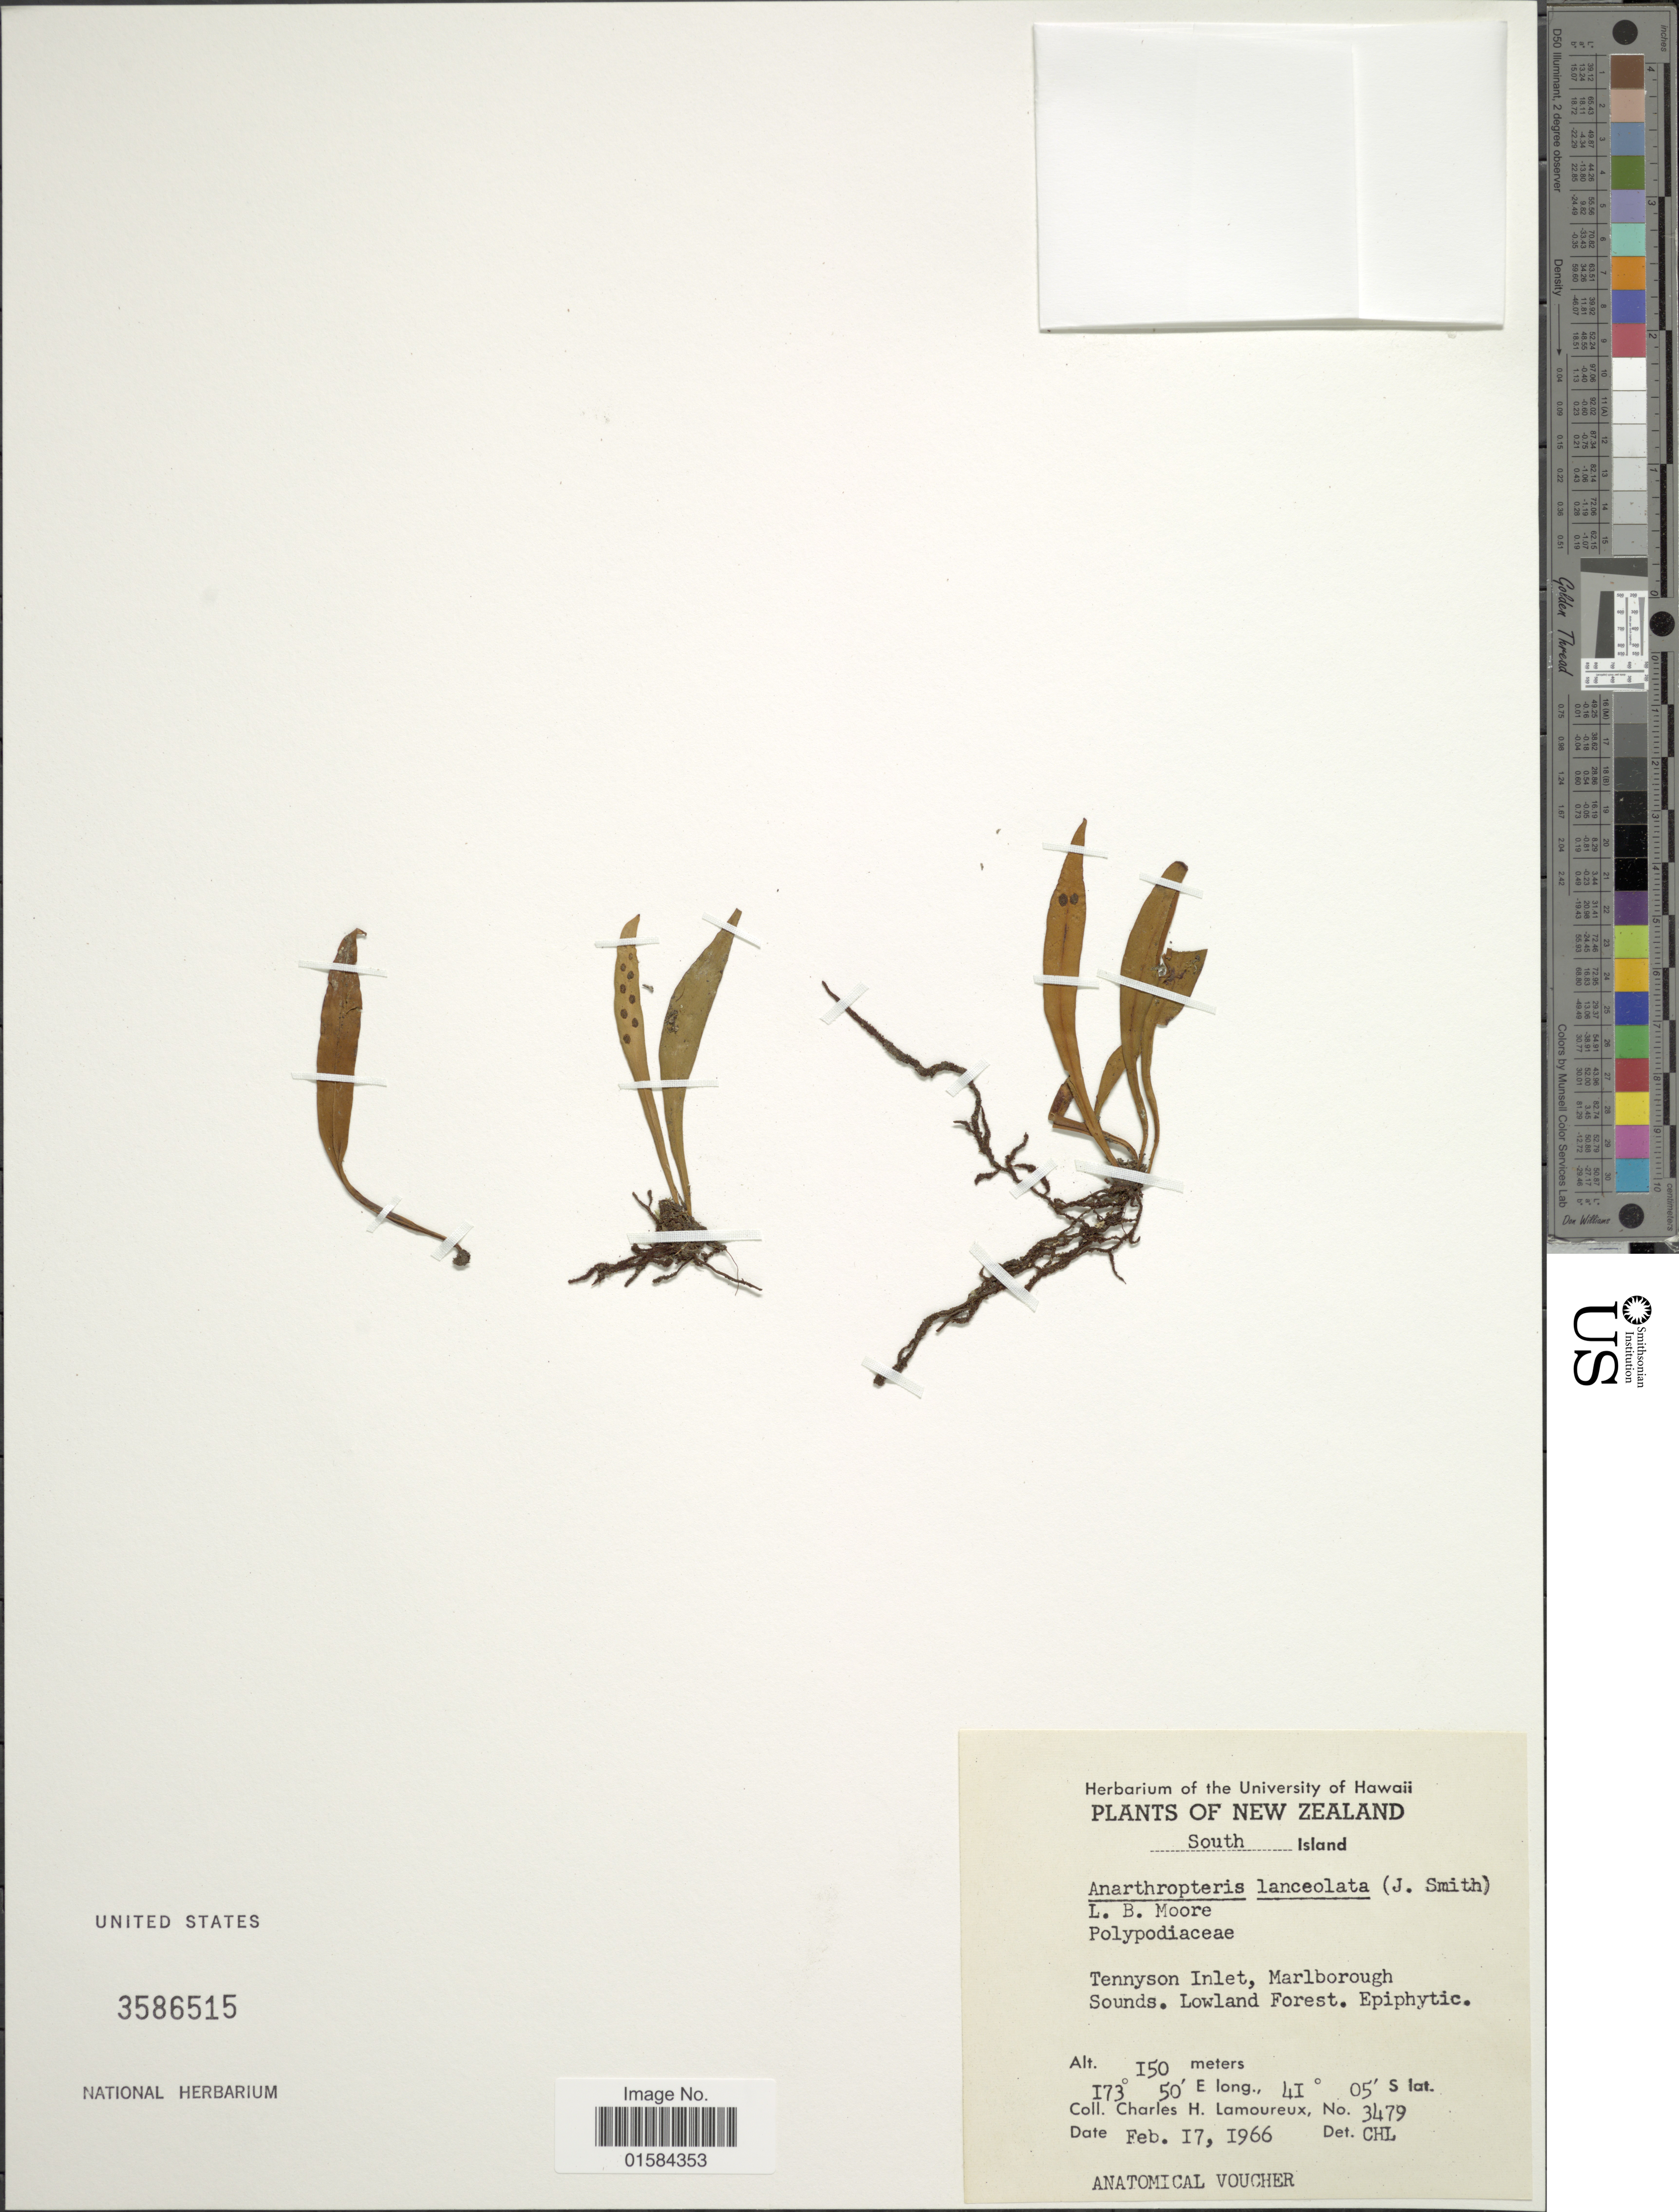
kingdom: Plantae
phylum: Tracheophyta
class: Polypodiopsida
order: Polypodiales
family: Polypodiaceae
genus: Loxogramme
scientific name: Loxogramme lanceolata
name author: (Sw.) C. Presl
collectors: C. H. Lamoureux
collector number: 3479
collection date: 1966-02-17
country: New Zealand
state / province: Marlborough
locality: South Island, Tennyson Inlet, Marlborough Sounds, Lowland forest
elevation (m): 150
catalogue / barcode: US 3586515